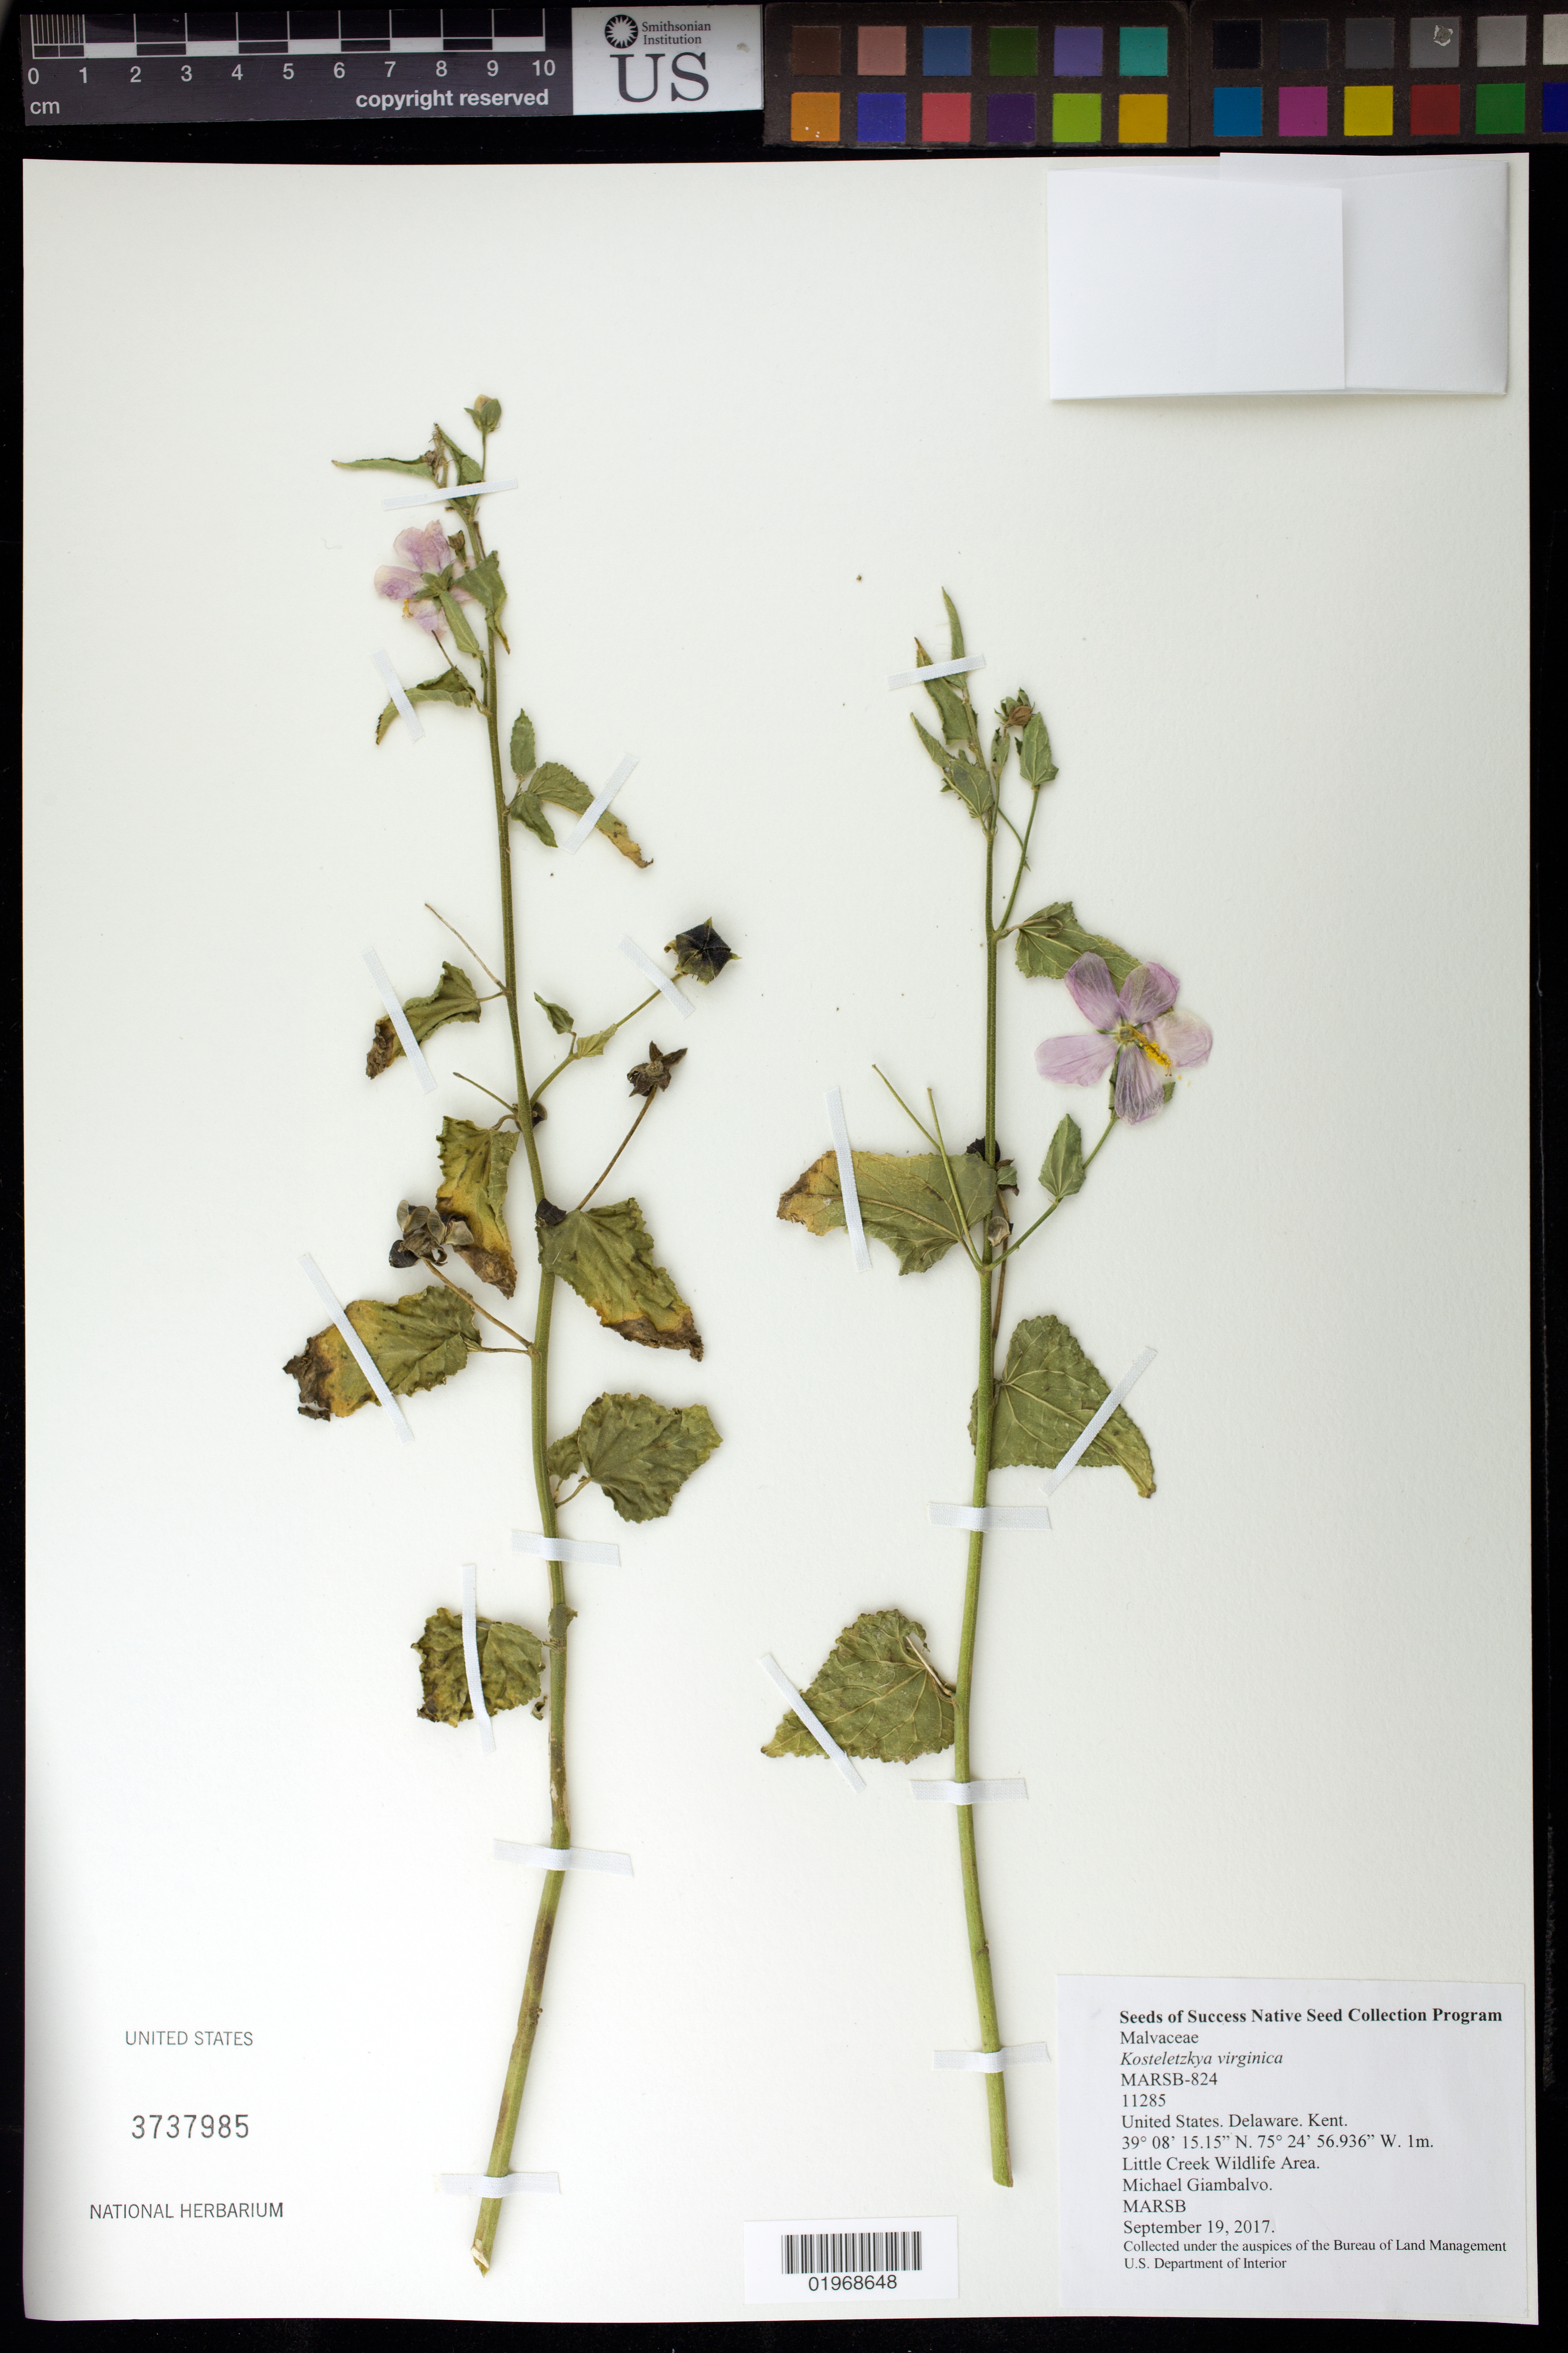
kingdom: Plantae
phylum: Tracheophyta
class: Magnoliopsida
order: Malvales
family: Malvaceae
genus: Kosteletzkya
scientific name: Kosteletzkya virginica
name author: (L.) C. Presl ex A. Gray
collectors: M. Giambalvo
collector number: MARSB-824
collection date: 2017-09-19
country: United States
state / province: Delaware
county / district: Kent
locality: Little Creek Wildlife Area, Pickering Beach Road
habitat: High Tidal Salt Marsh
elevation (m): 1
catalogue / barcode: US 3737985